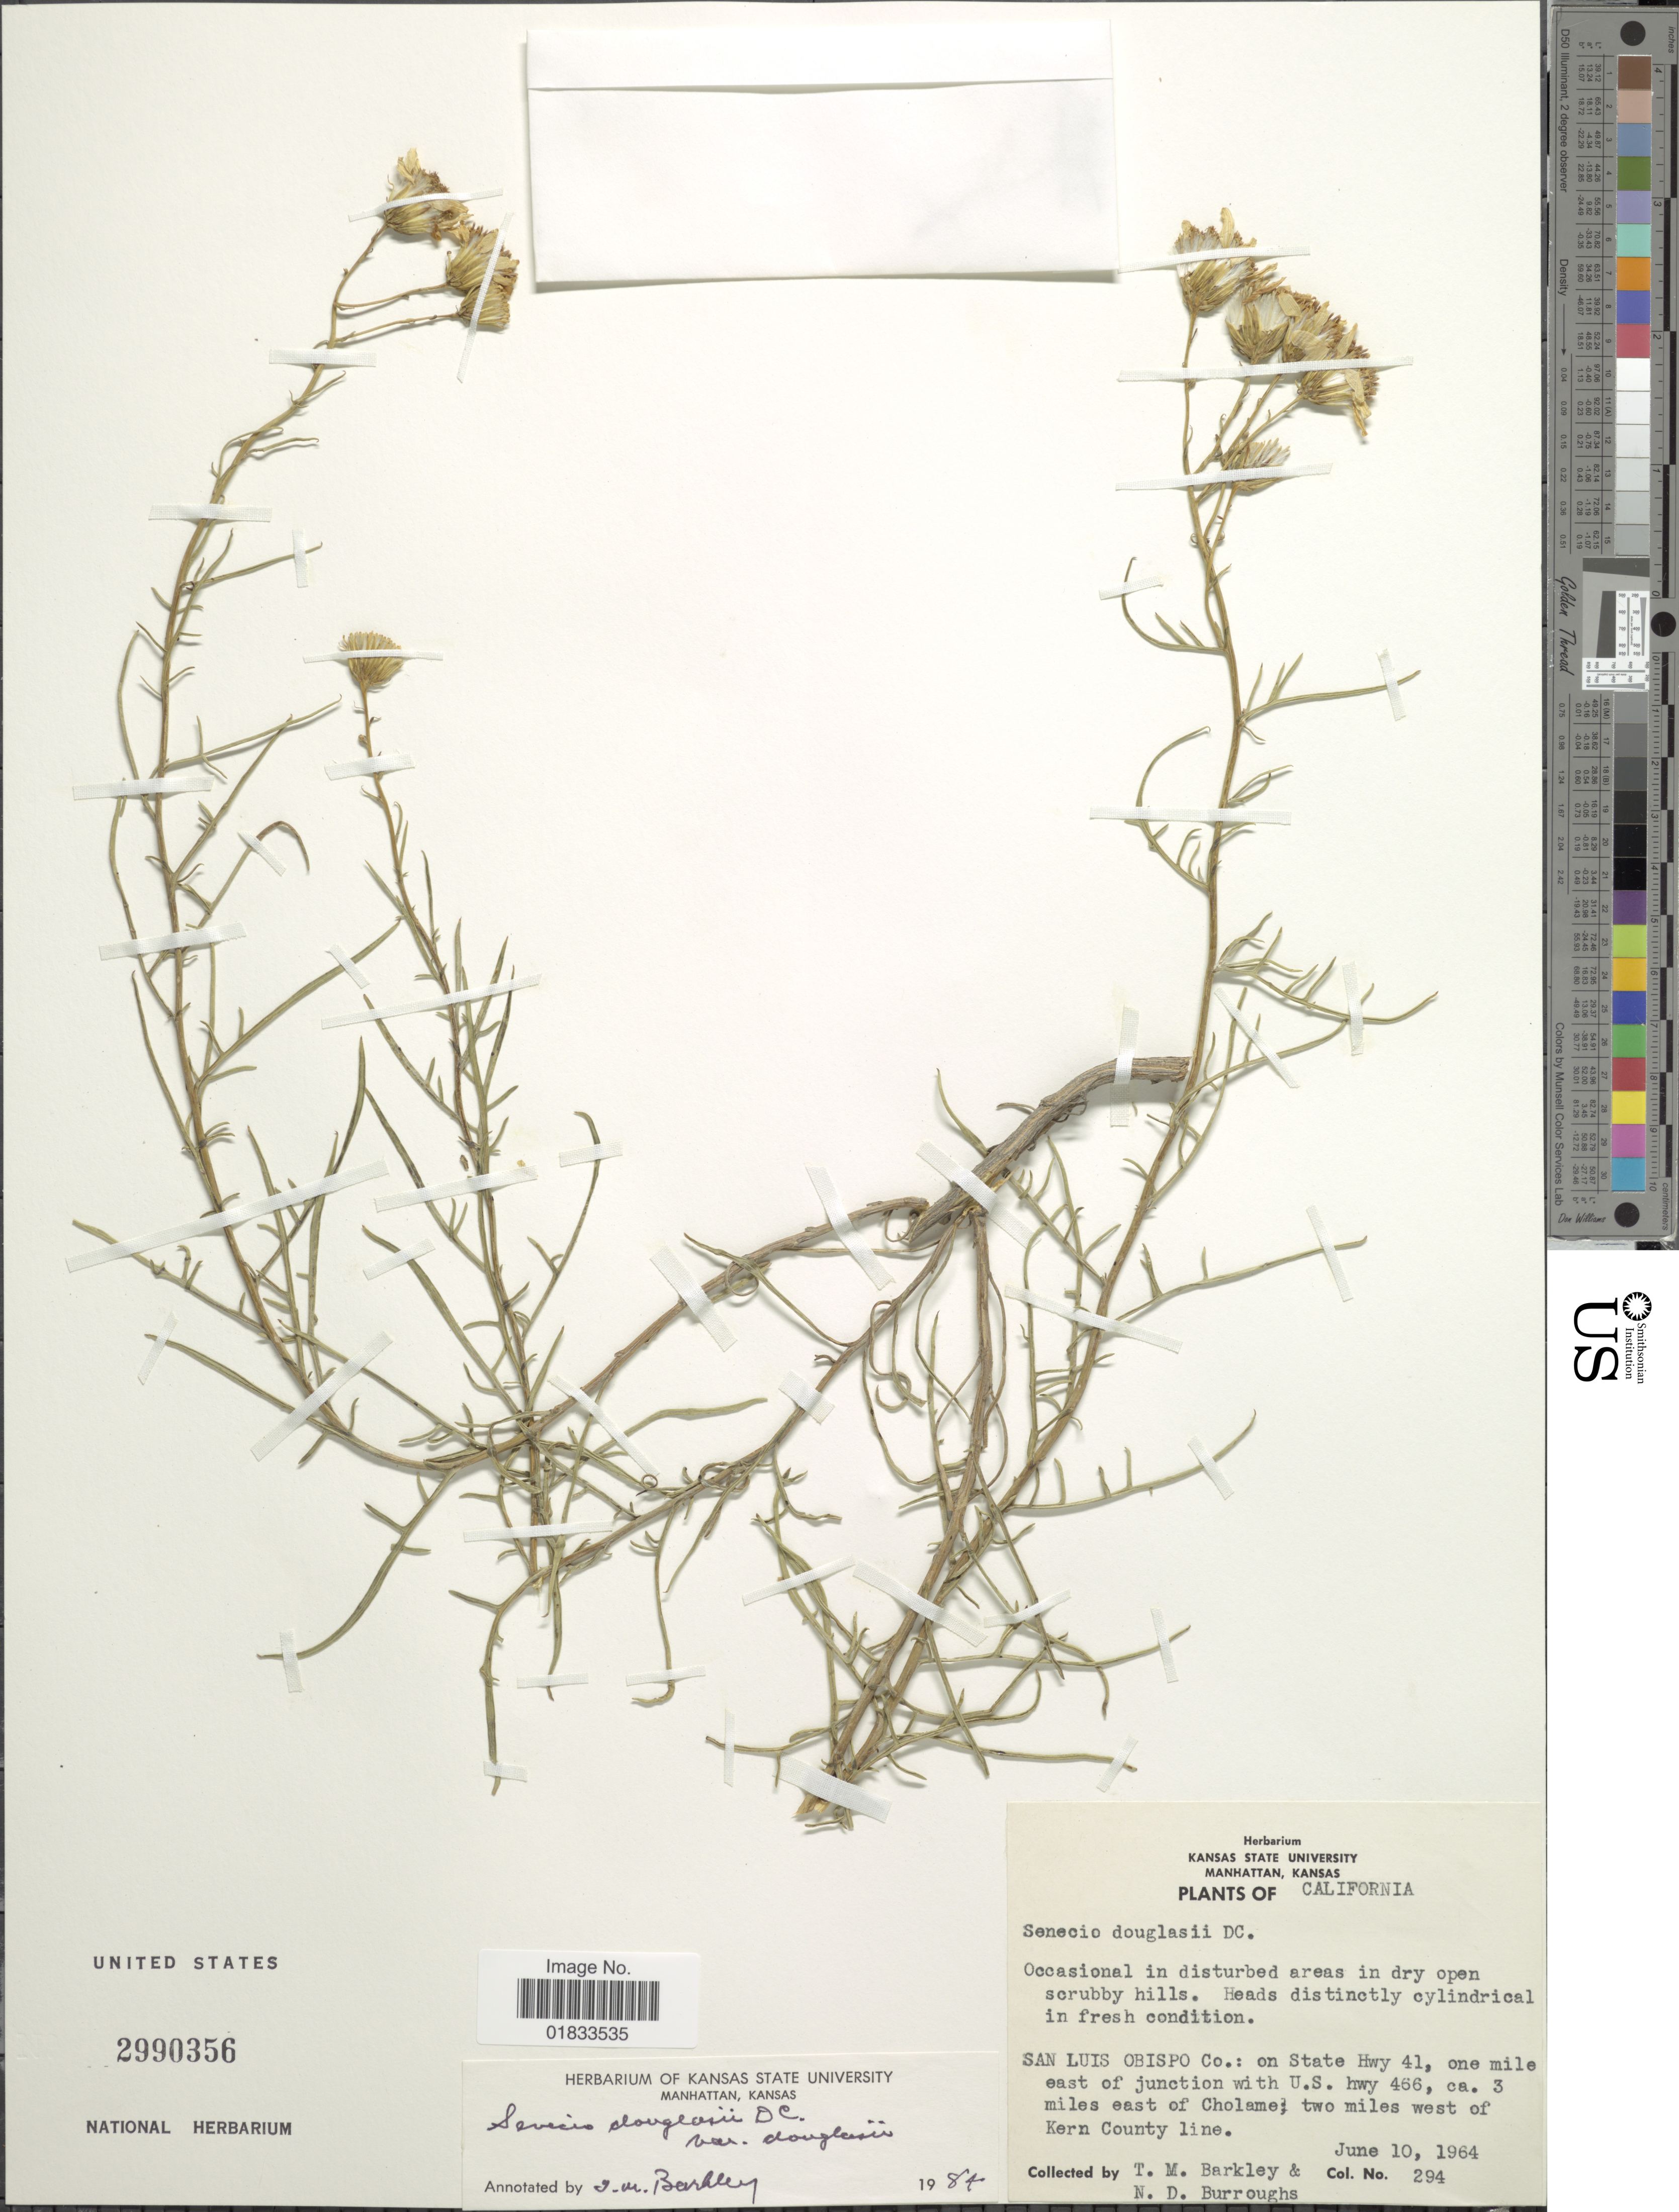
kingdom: Plantae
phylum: Tracheophyta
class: Magnoliopsida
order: Asterales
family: Asteraceae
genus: Senecio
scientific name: Senecio flaccidus var. douglasii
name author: (DC.) B.L. Turner & T.M. Barkley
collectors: T. M. Barkley & N. Burroughs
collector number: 294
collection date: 1964-06-10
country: United States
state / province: California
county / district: Kern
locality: San Luis Obispo Co.: On state Hwy 41, one mile east of junction with U.S. hwy 466, ca. 3 miles east of Cholame; two miles west of Kern County line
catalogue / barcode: US 2990356